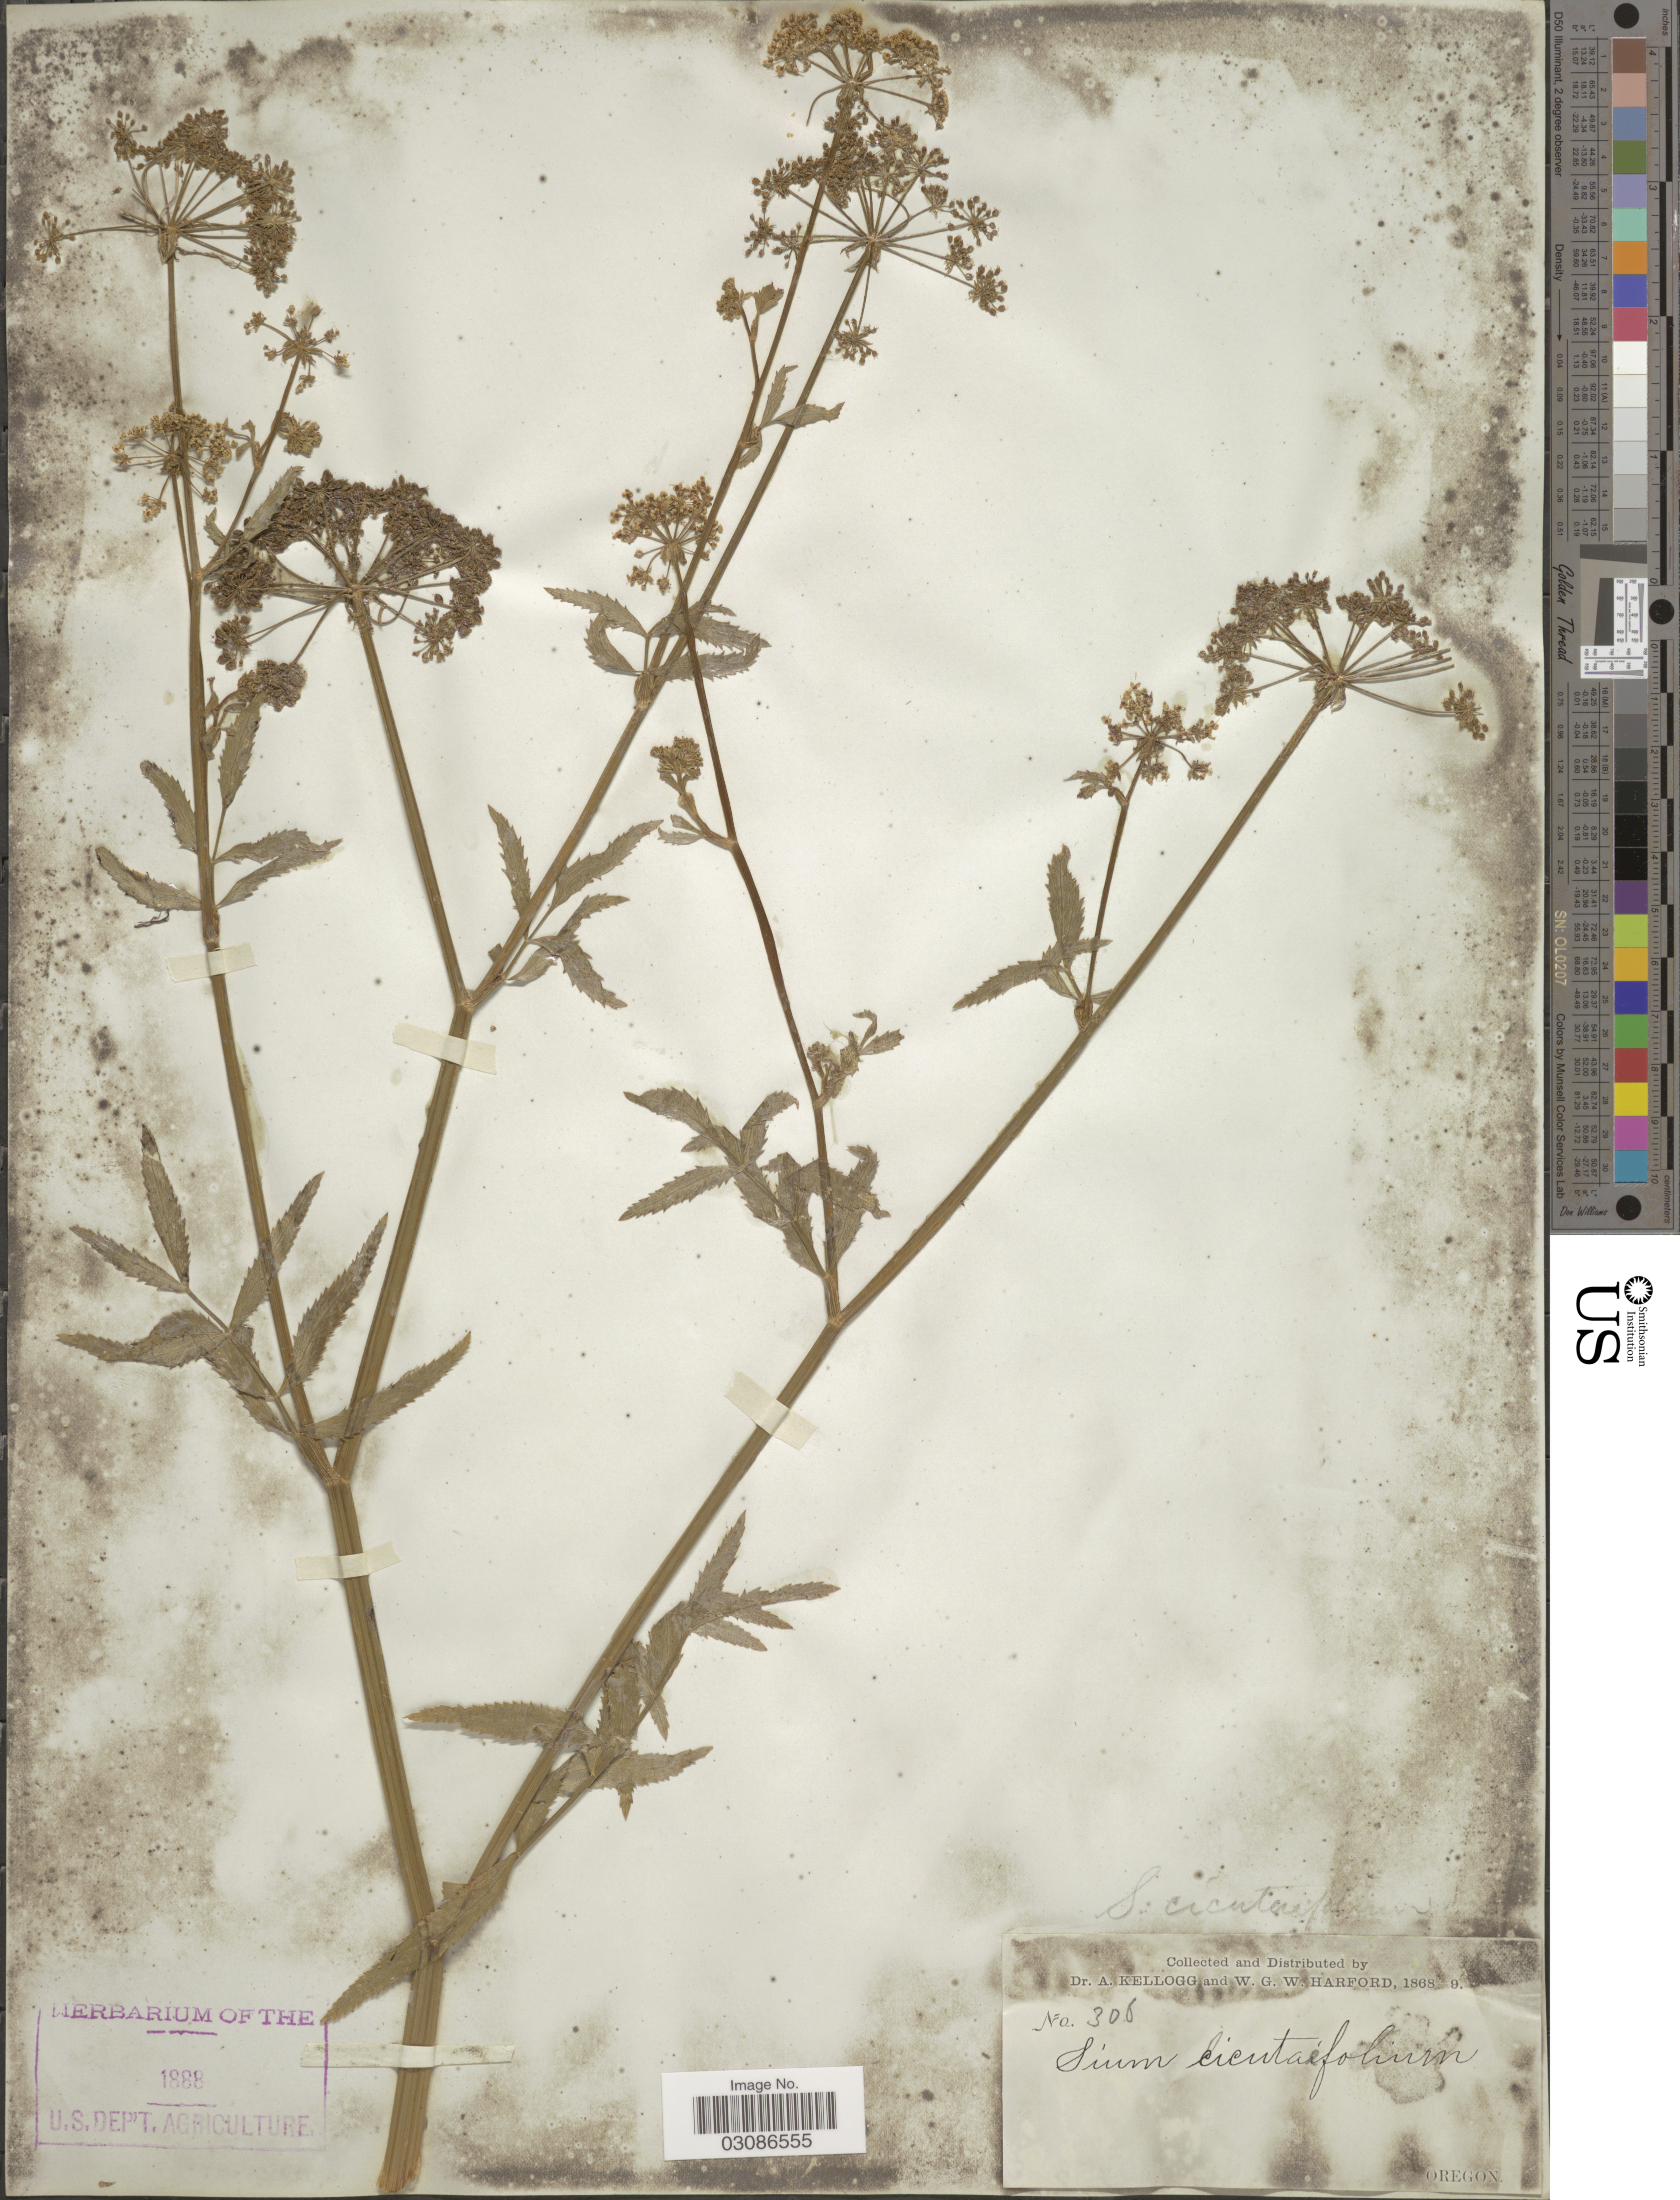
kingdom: Plantae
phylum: Tracheophyta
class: Magnoliopsida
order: Apiales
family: Apiaceae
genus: Sium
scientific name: Sium suave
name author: Walter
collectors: A. Kellogg & W. G. W. Harford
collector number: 306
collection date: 1868/1869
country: United States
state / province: Oregon